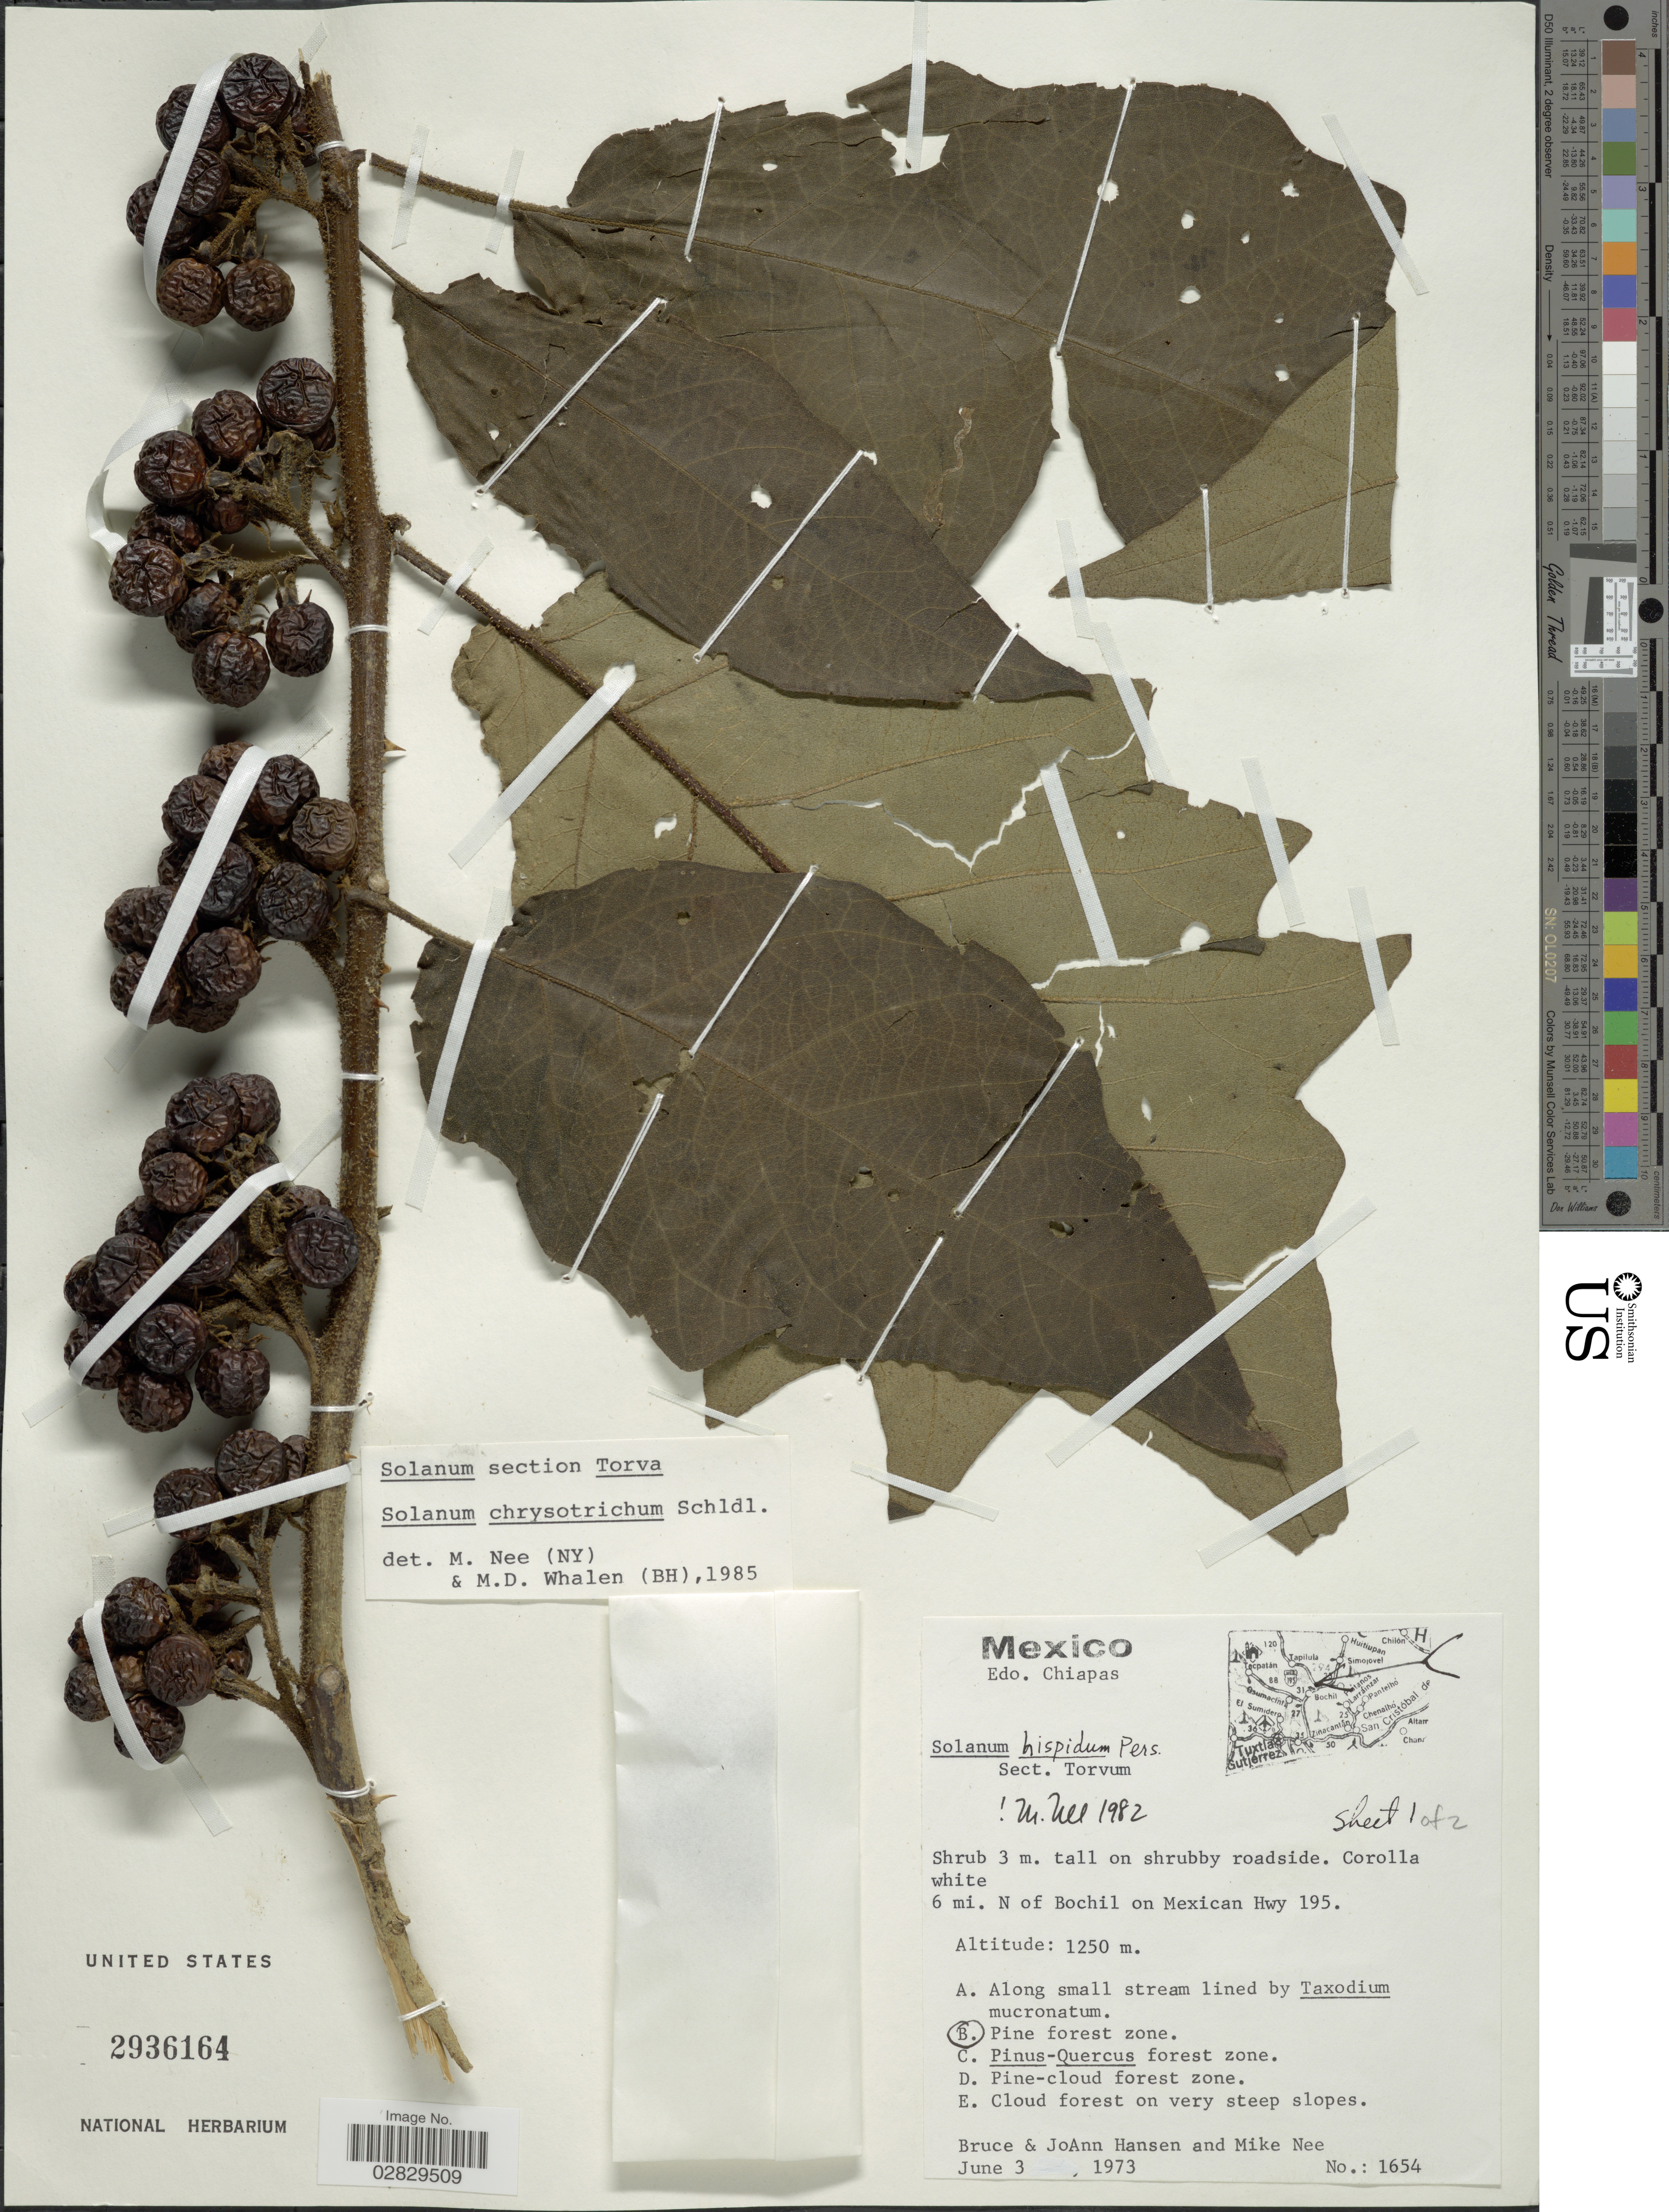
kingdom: Plantae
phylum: Tracheophyta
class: Magnoliopsida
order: Solanales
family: Solanaceae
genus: Solanum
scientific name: Solanum chrysotrichum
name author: Schltdl.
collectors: B. Hansen, J. Hansen & M. Nee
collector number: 1654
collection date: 1973-06-03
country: Mexico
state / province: Chiapas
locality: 6 mi. N of Bochil on Mexican Hwy 195. Pine forest zone.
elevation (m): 1250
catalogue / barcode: US 2936164